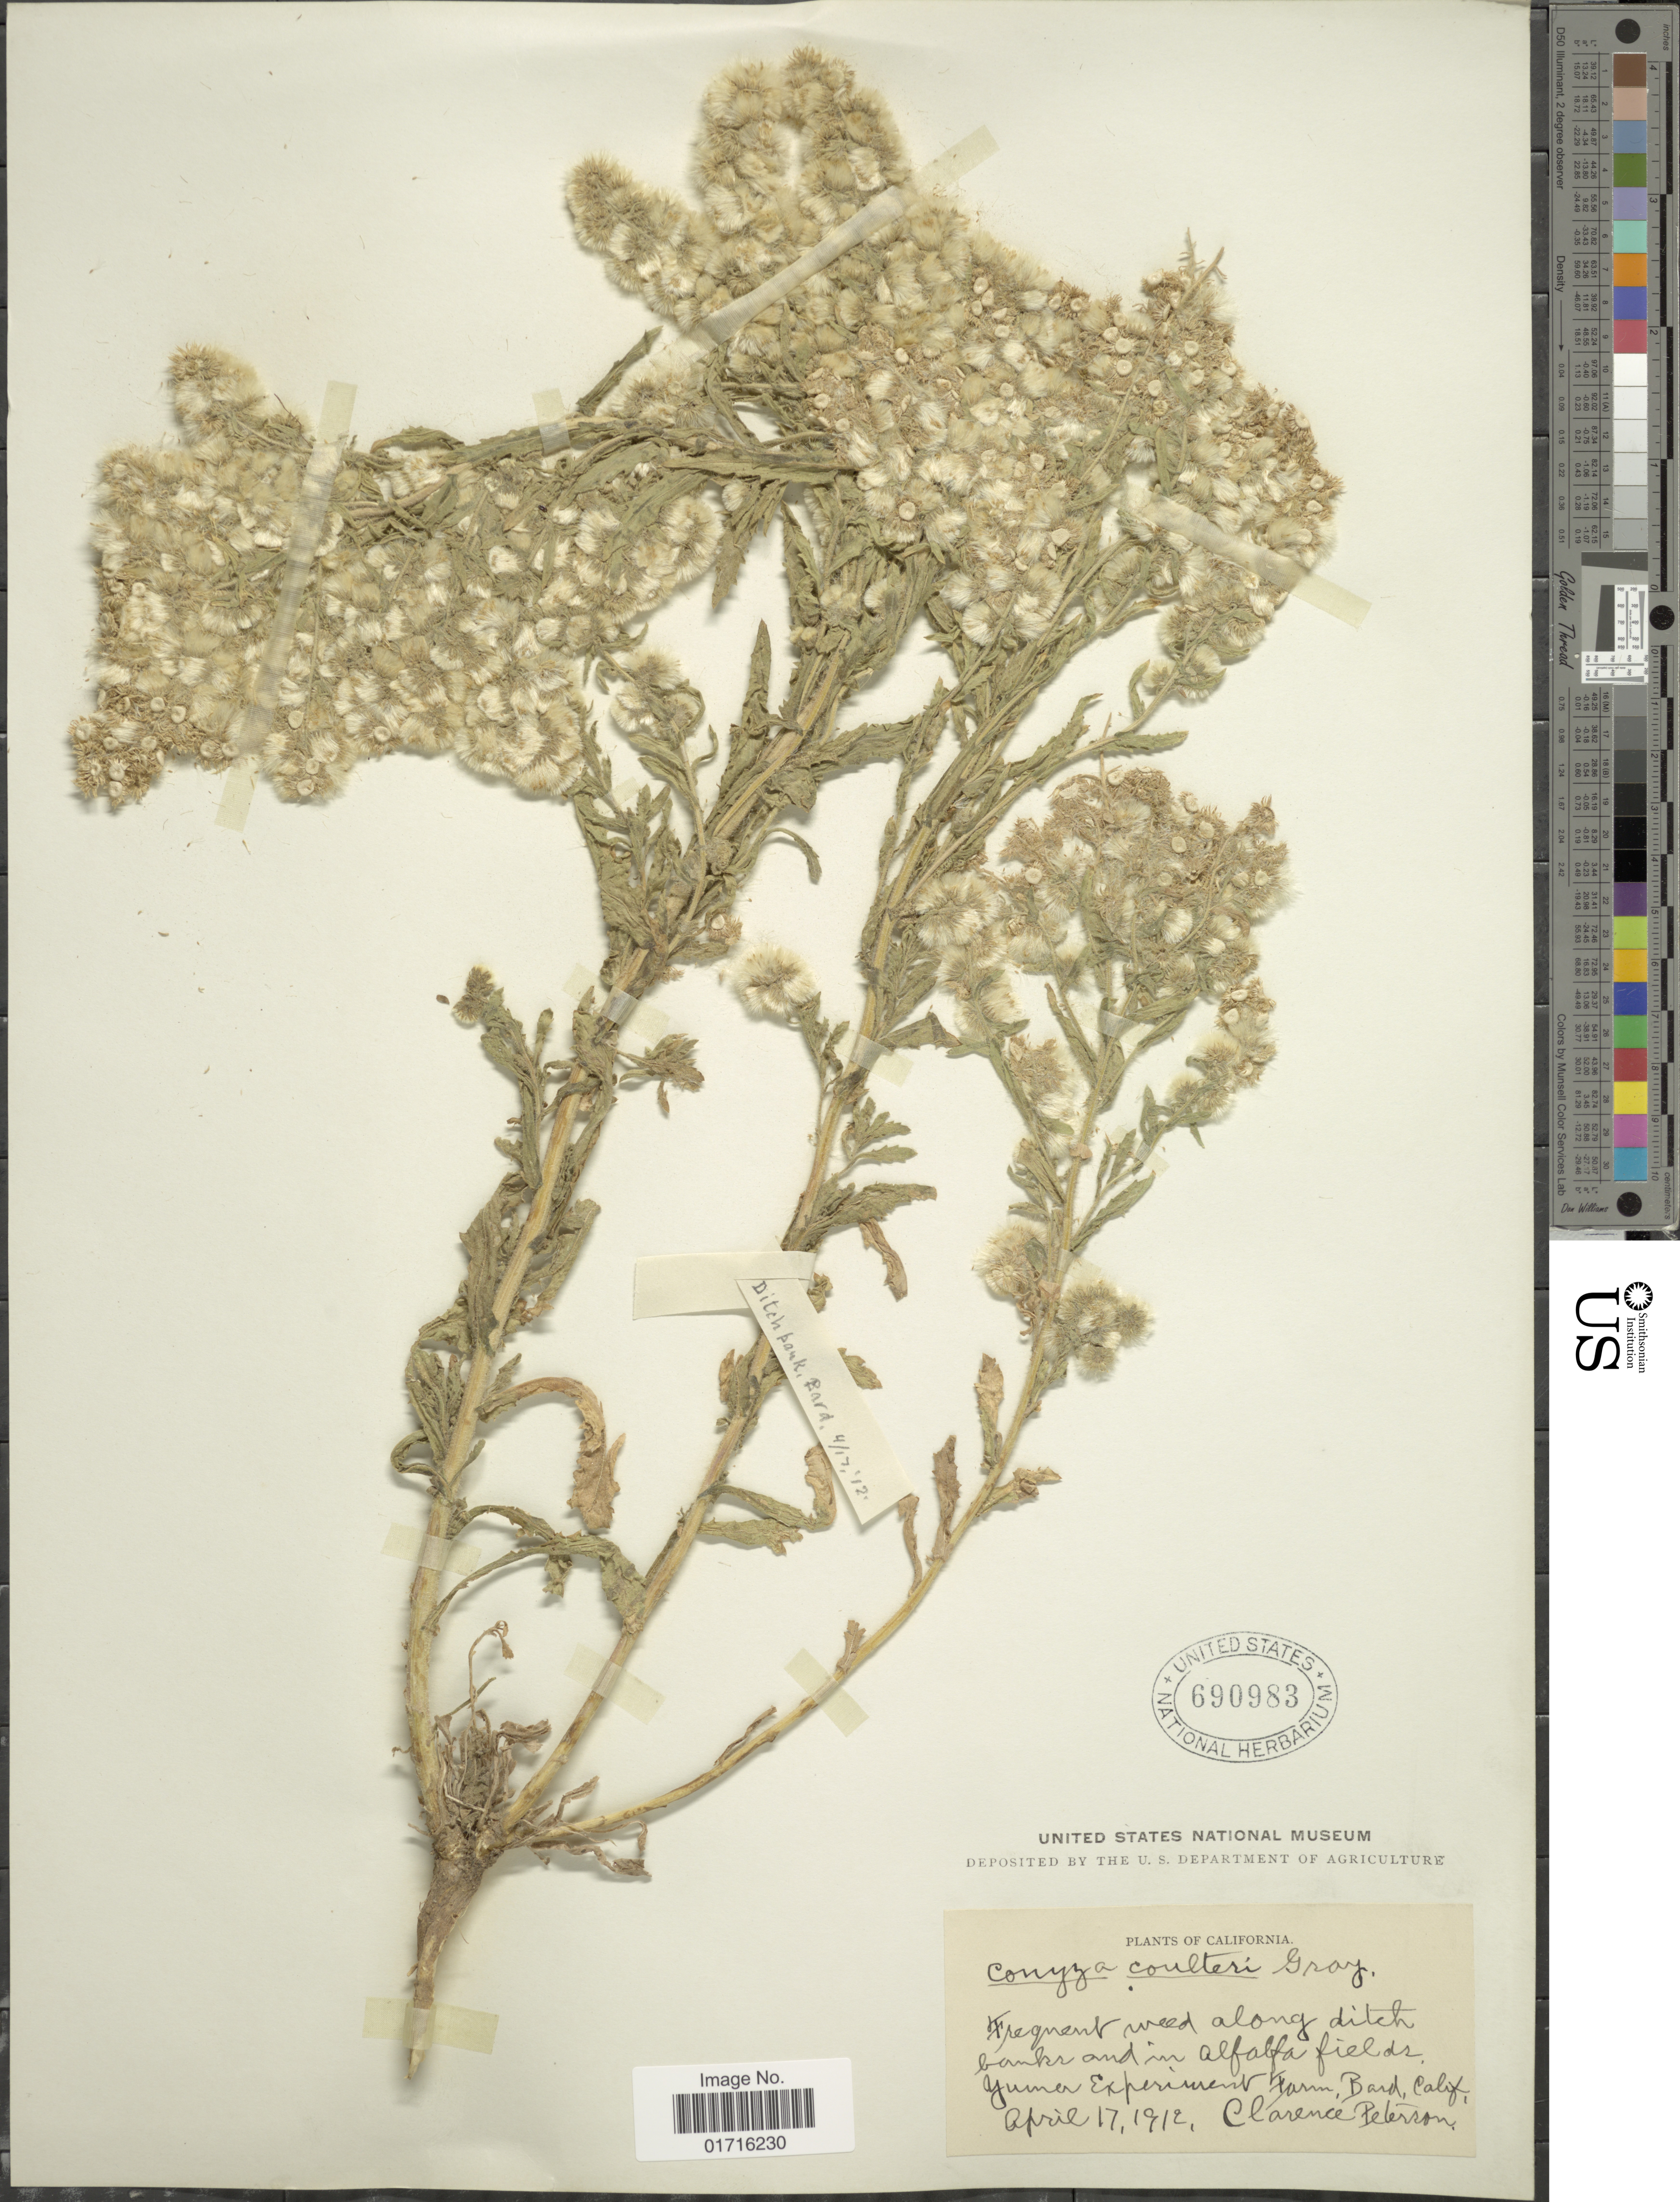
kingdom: Plantae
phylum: Tracheophyta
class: Magnoliopsida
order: Asterales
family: Asteraceae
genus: Conyza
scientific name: Conyza coulteri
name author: A. Gray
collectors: C. Peterson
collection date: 1912-04-17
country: United States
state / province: California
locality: Frequent weed along ditch banks and in alfalfa fields. Yuma Experiment Farm, Bard, Calif.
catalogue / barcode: US 690983